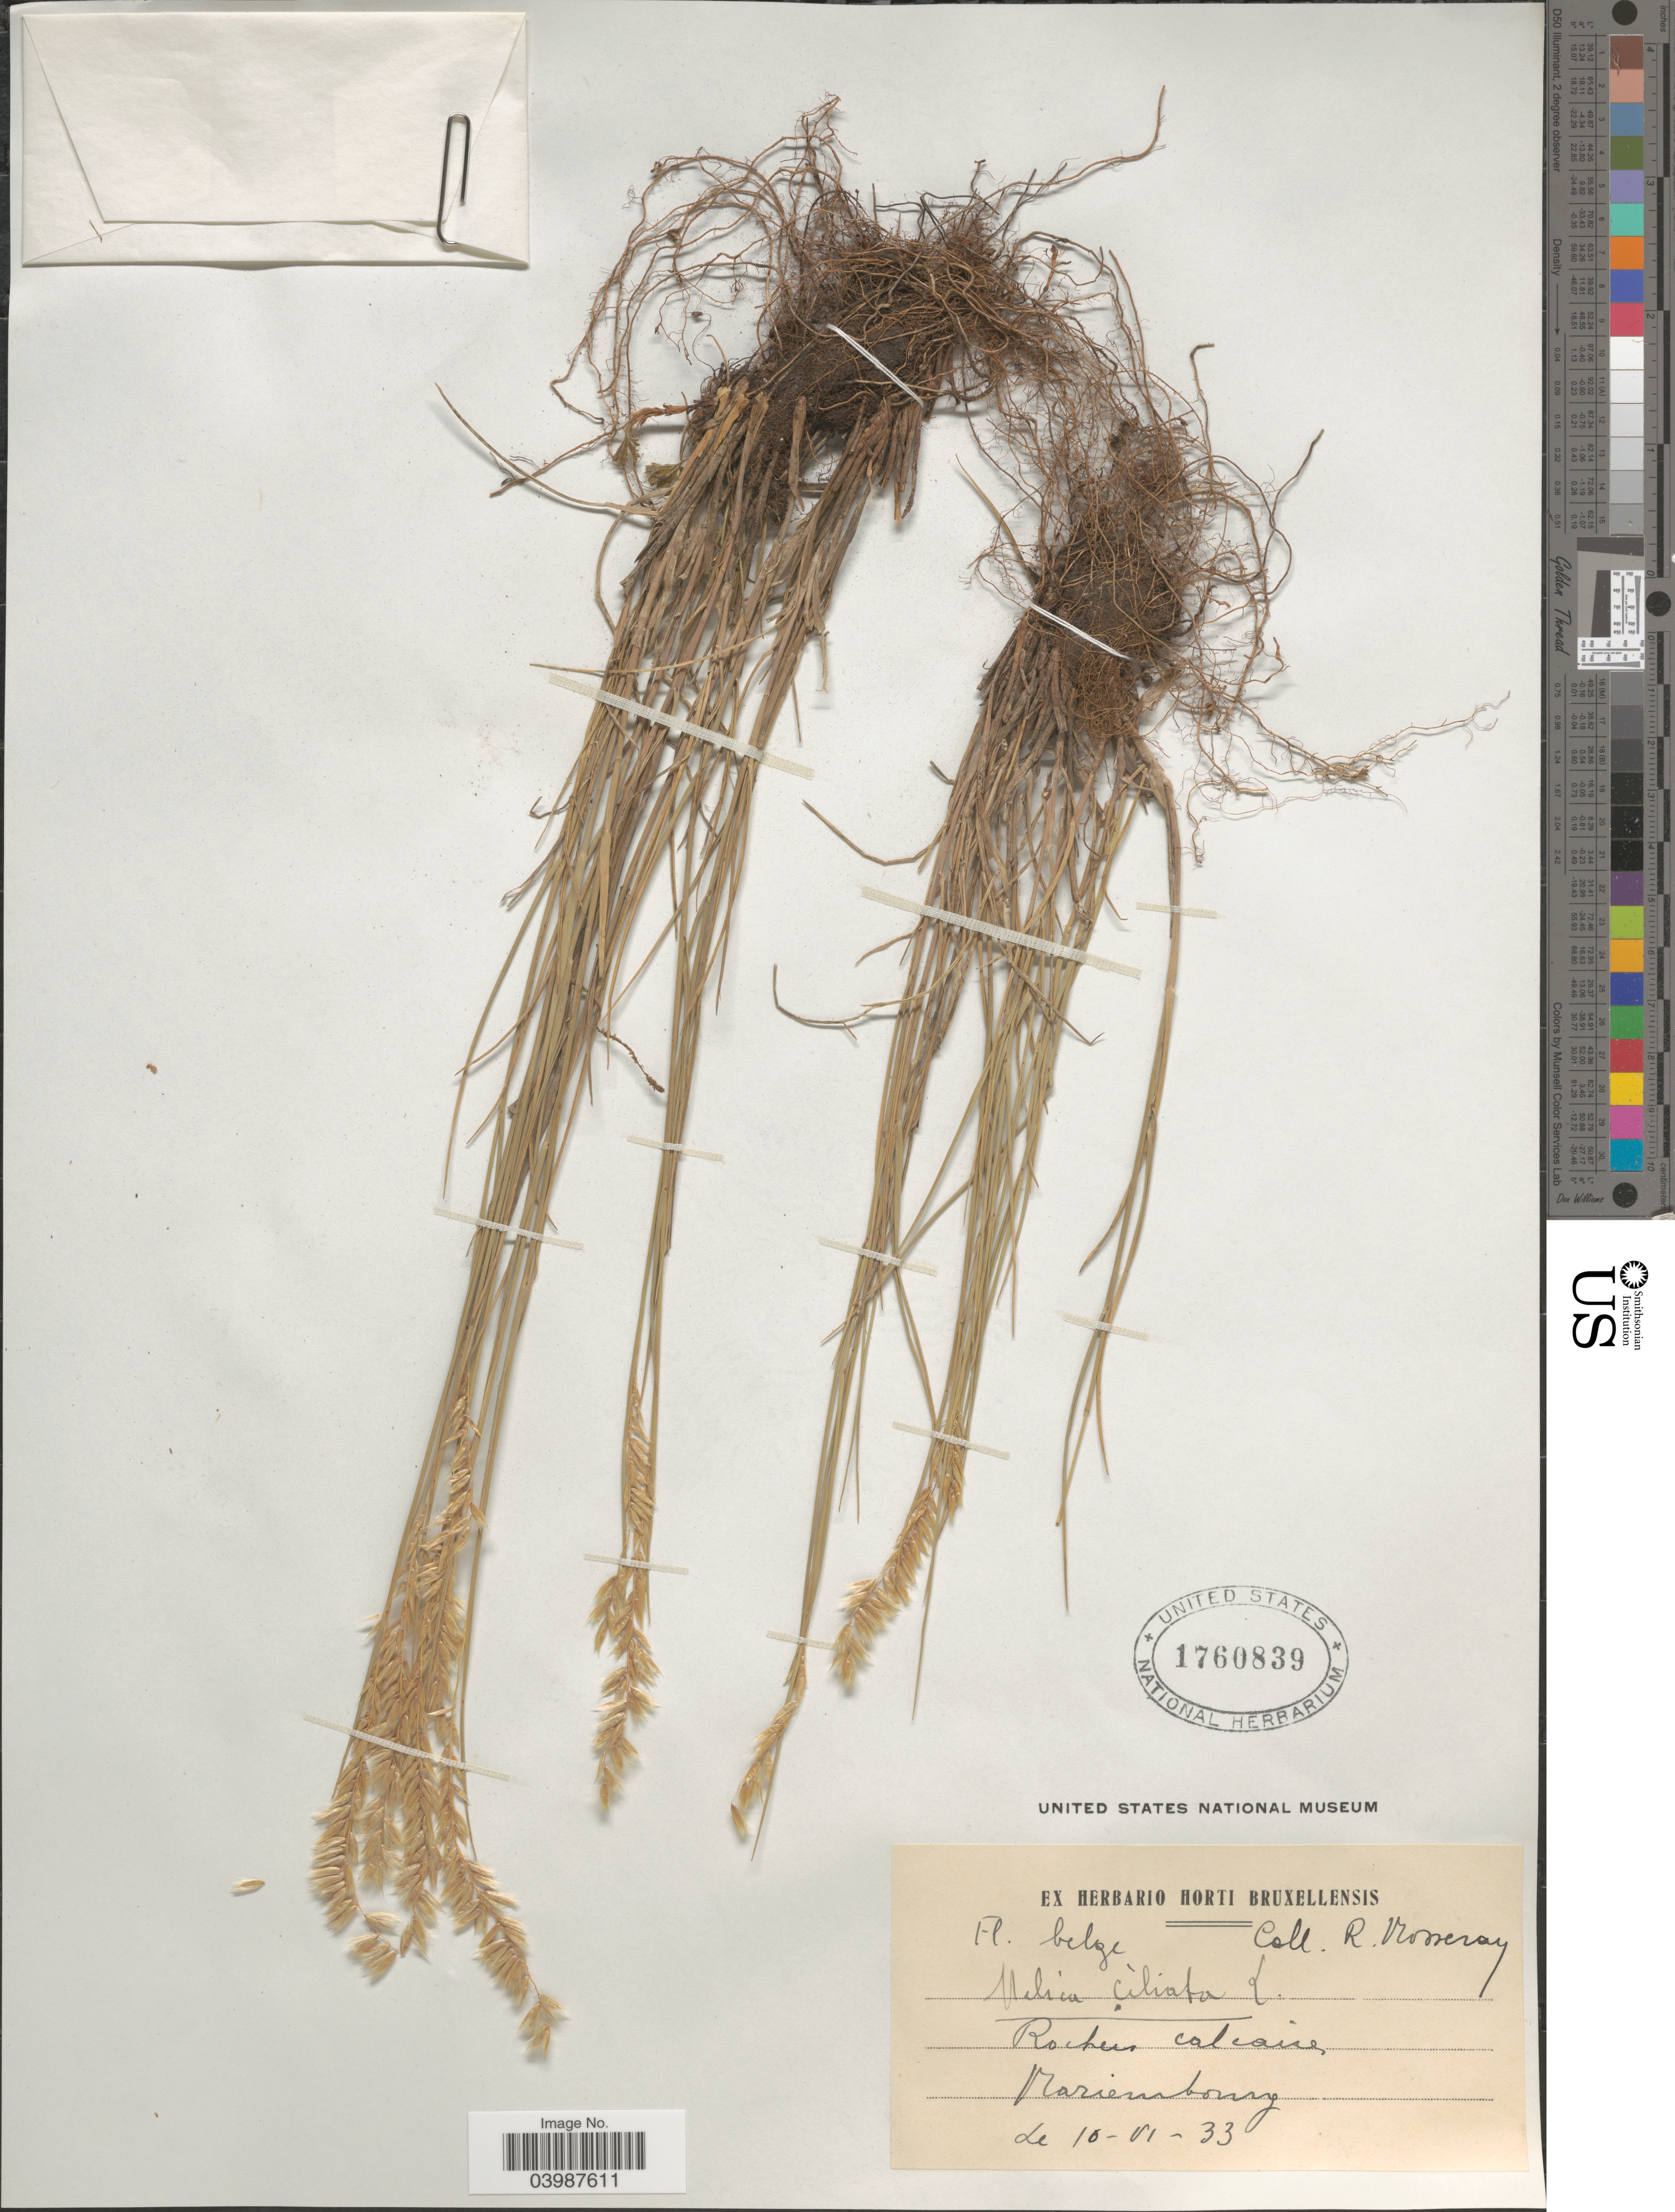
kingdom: Plantae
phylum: Tracheophyta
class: Liliopsida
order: Poales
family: Poaceae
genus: Melica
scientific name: Melica ciliata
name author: L.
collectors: R. Mosseray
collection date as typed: Transcribed d/m/y: 10/6/33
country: Belgium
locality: Rochers calcaire Mariembourg.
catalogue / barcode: US 1760839